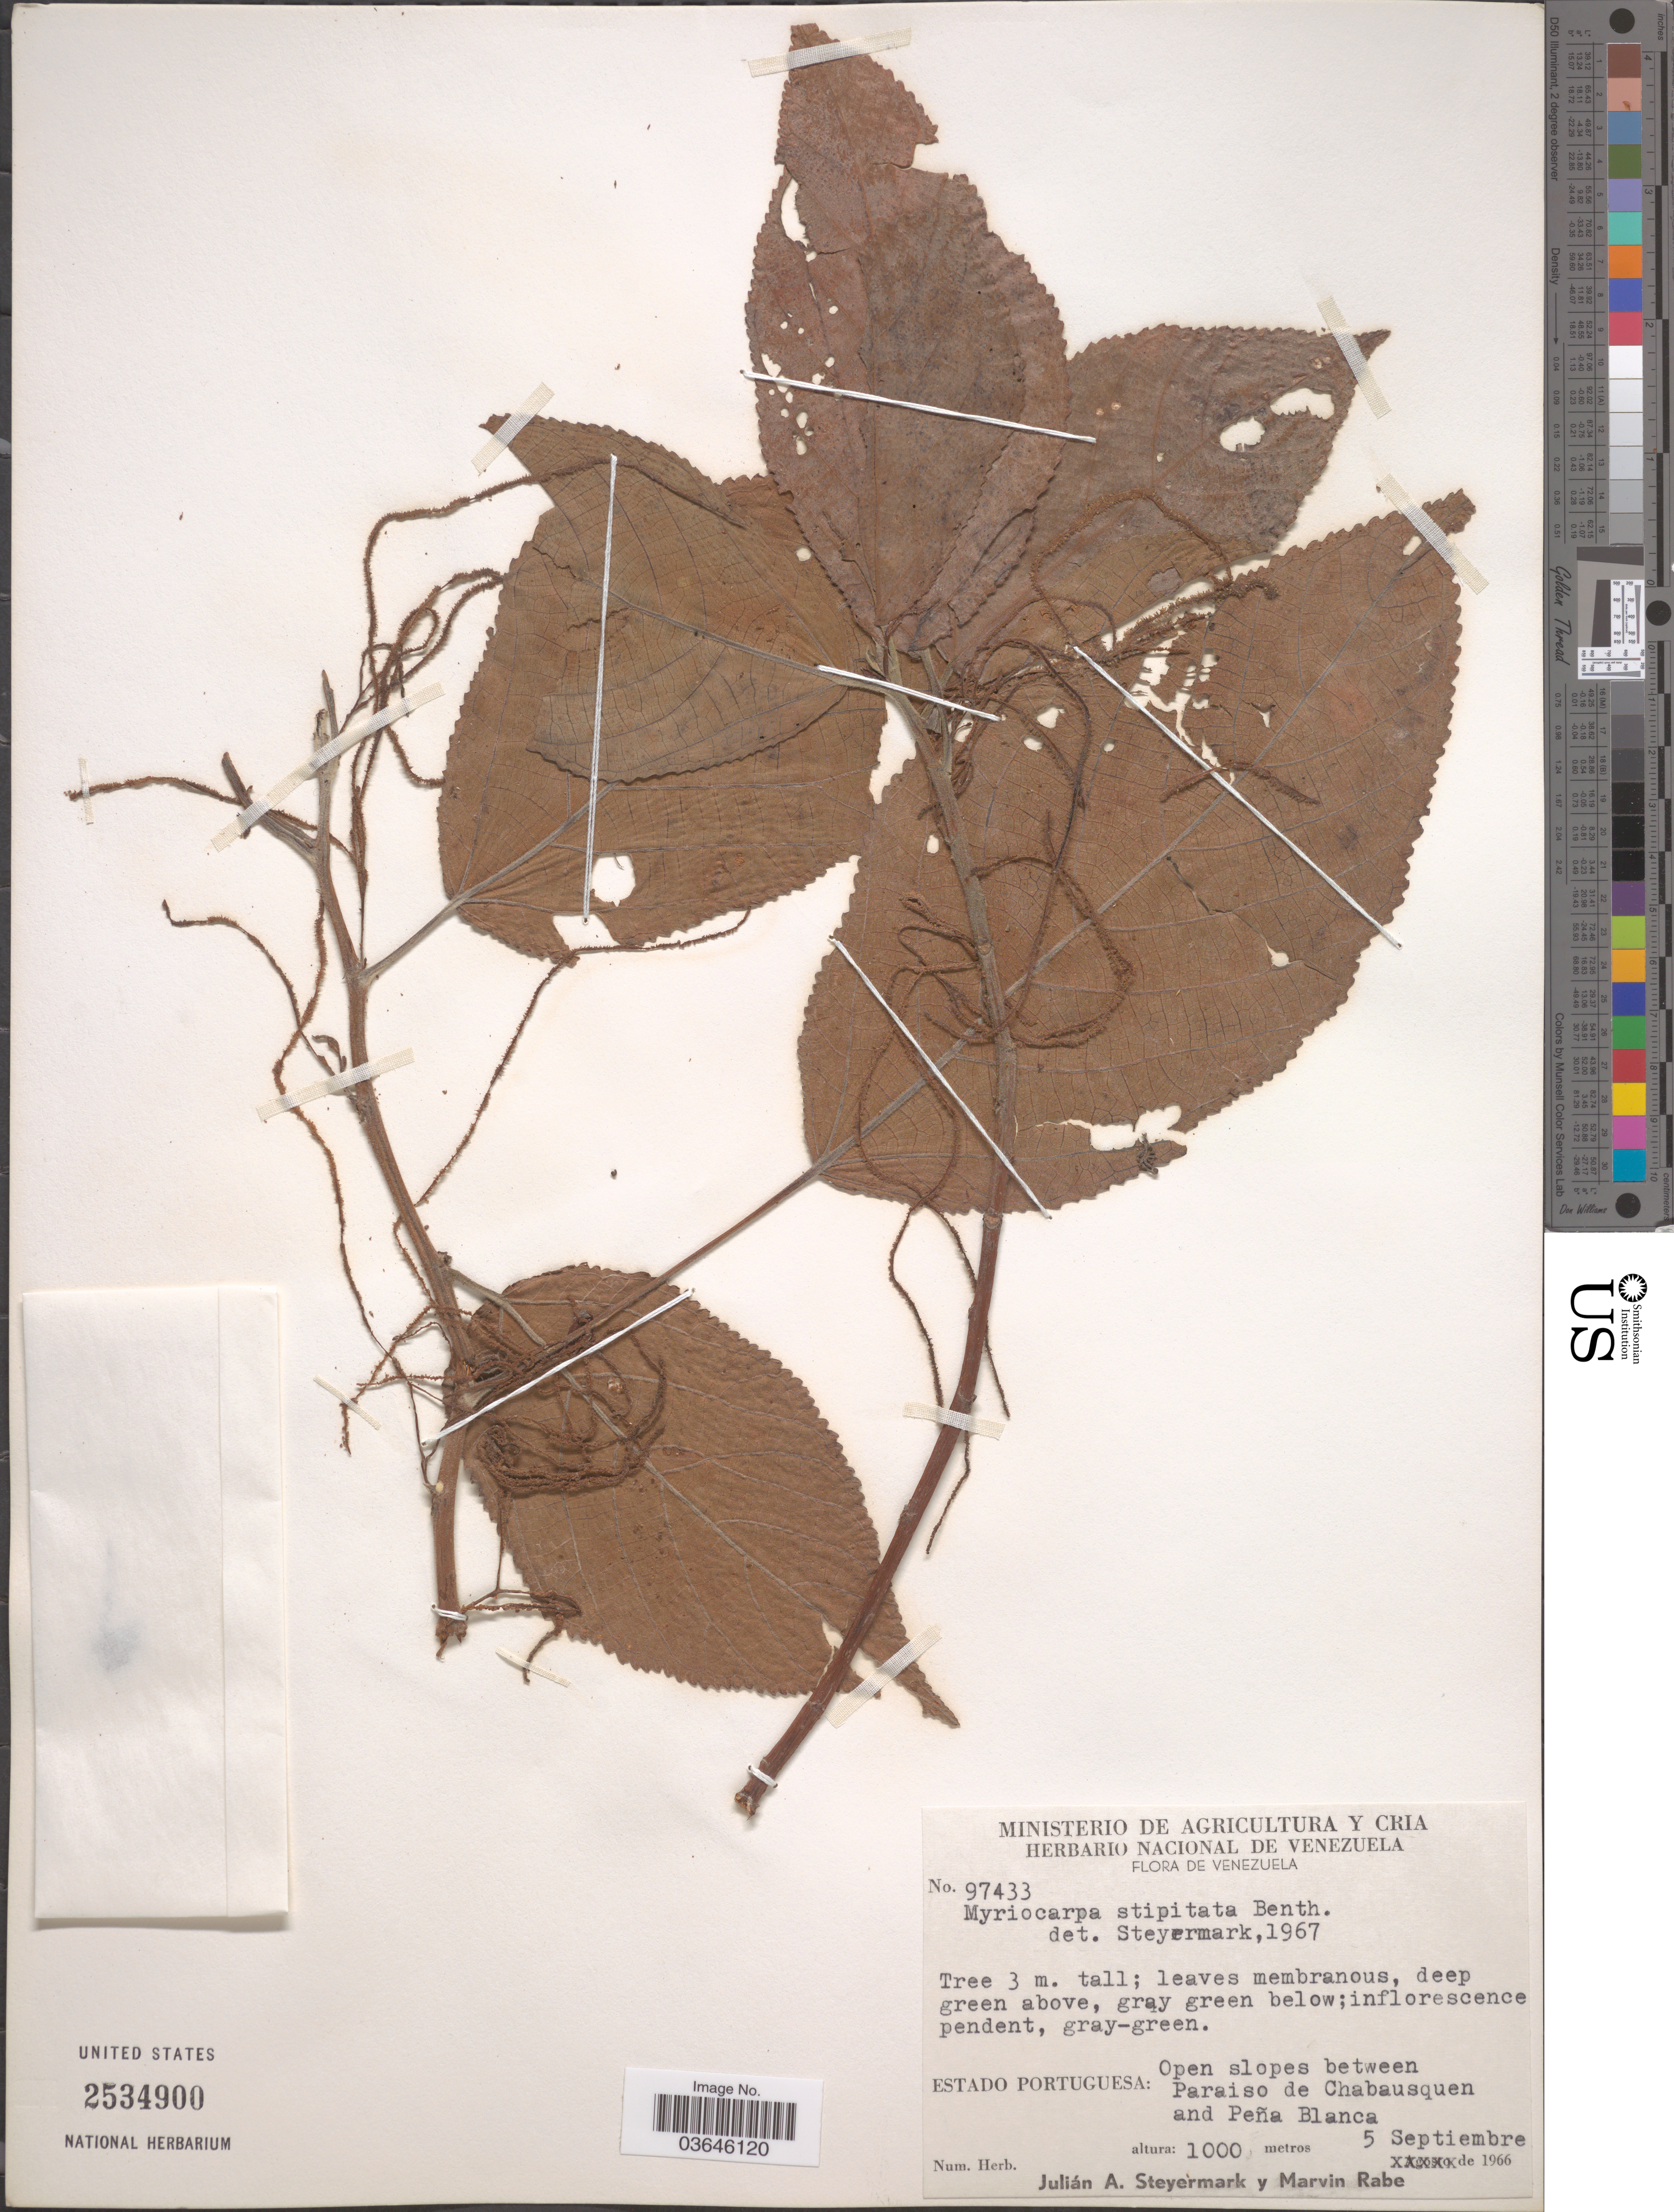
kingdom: Plantae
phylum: Tracheophyta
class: Magnoliopsida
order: Rosales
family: Urticaceae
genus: Myriocarpa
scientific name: Myriocarpa stipitata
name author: Benth.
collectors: J. Steyermark & M. Rabe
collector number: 97433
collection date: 1966-09-05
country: Venezuela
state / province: Portuguesa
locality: Estado Portuguesal: Open slopes between Paraiso de Chabausquen and Peña Blanca.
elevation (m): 1000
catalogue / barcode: US 2534900